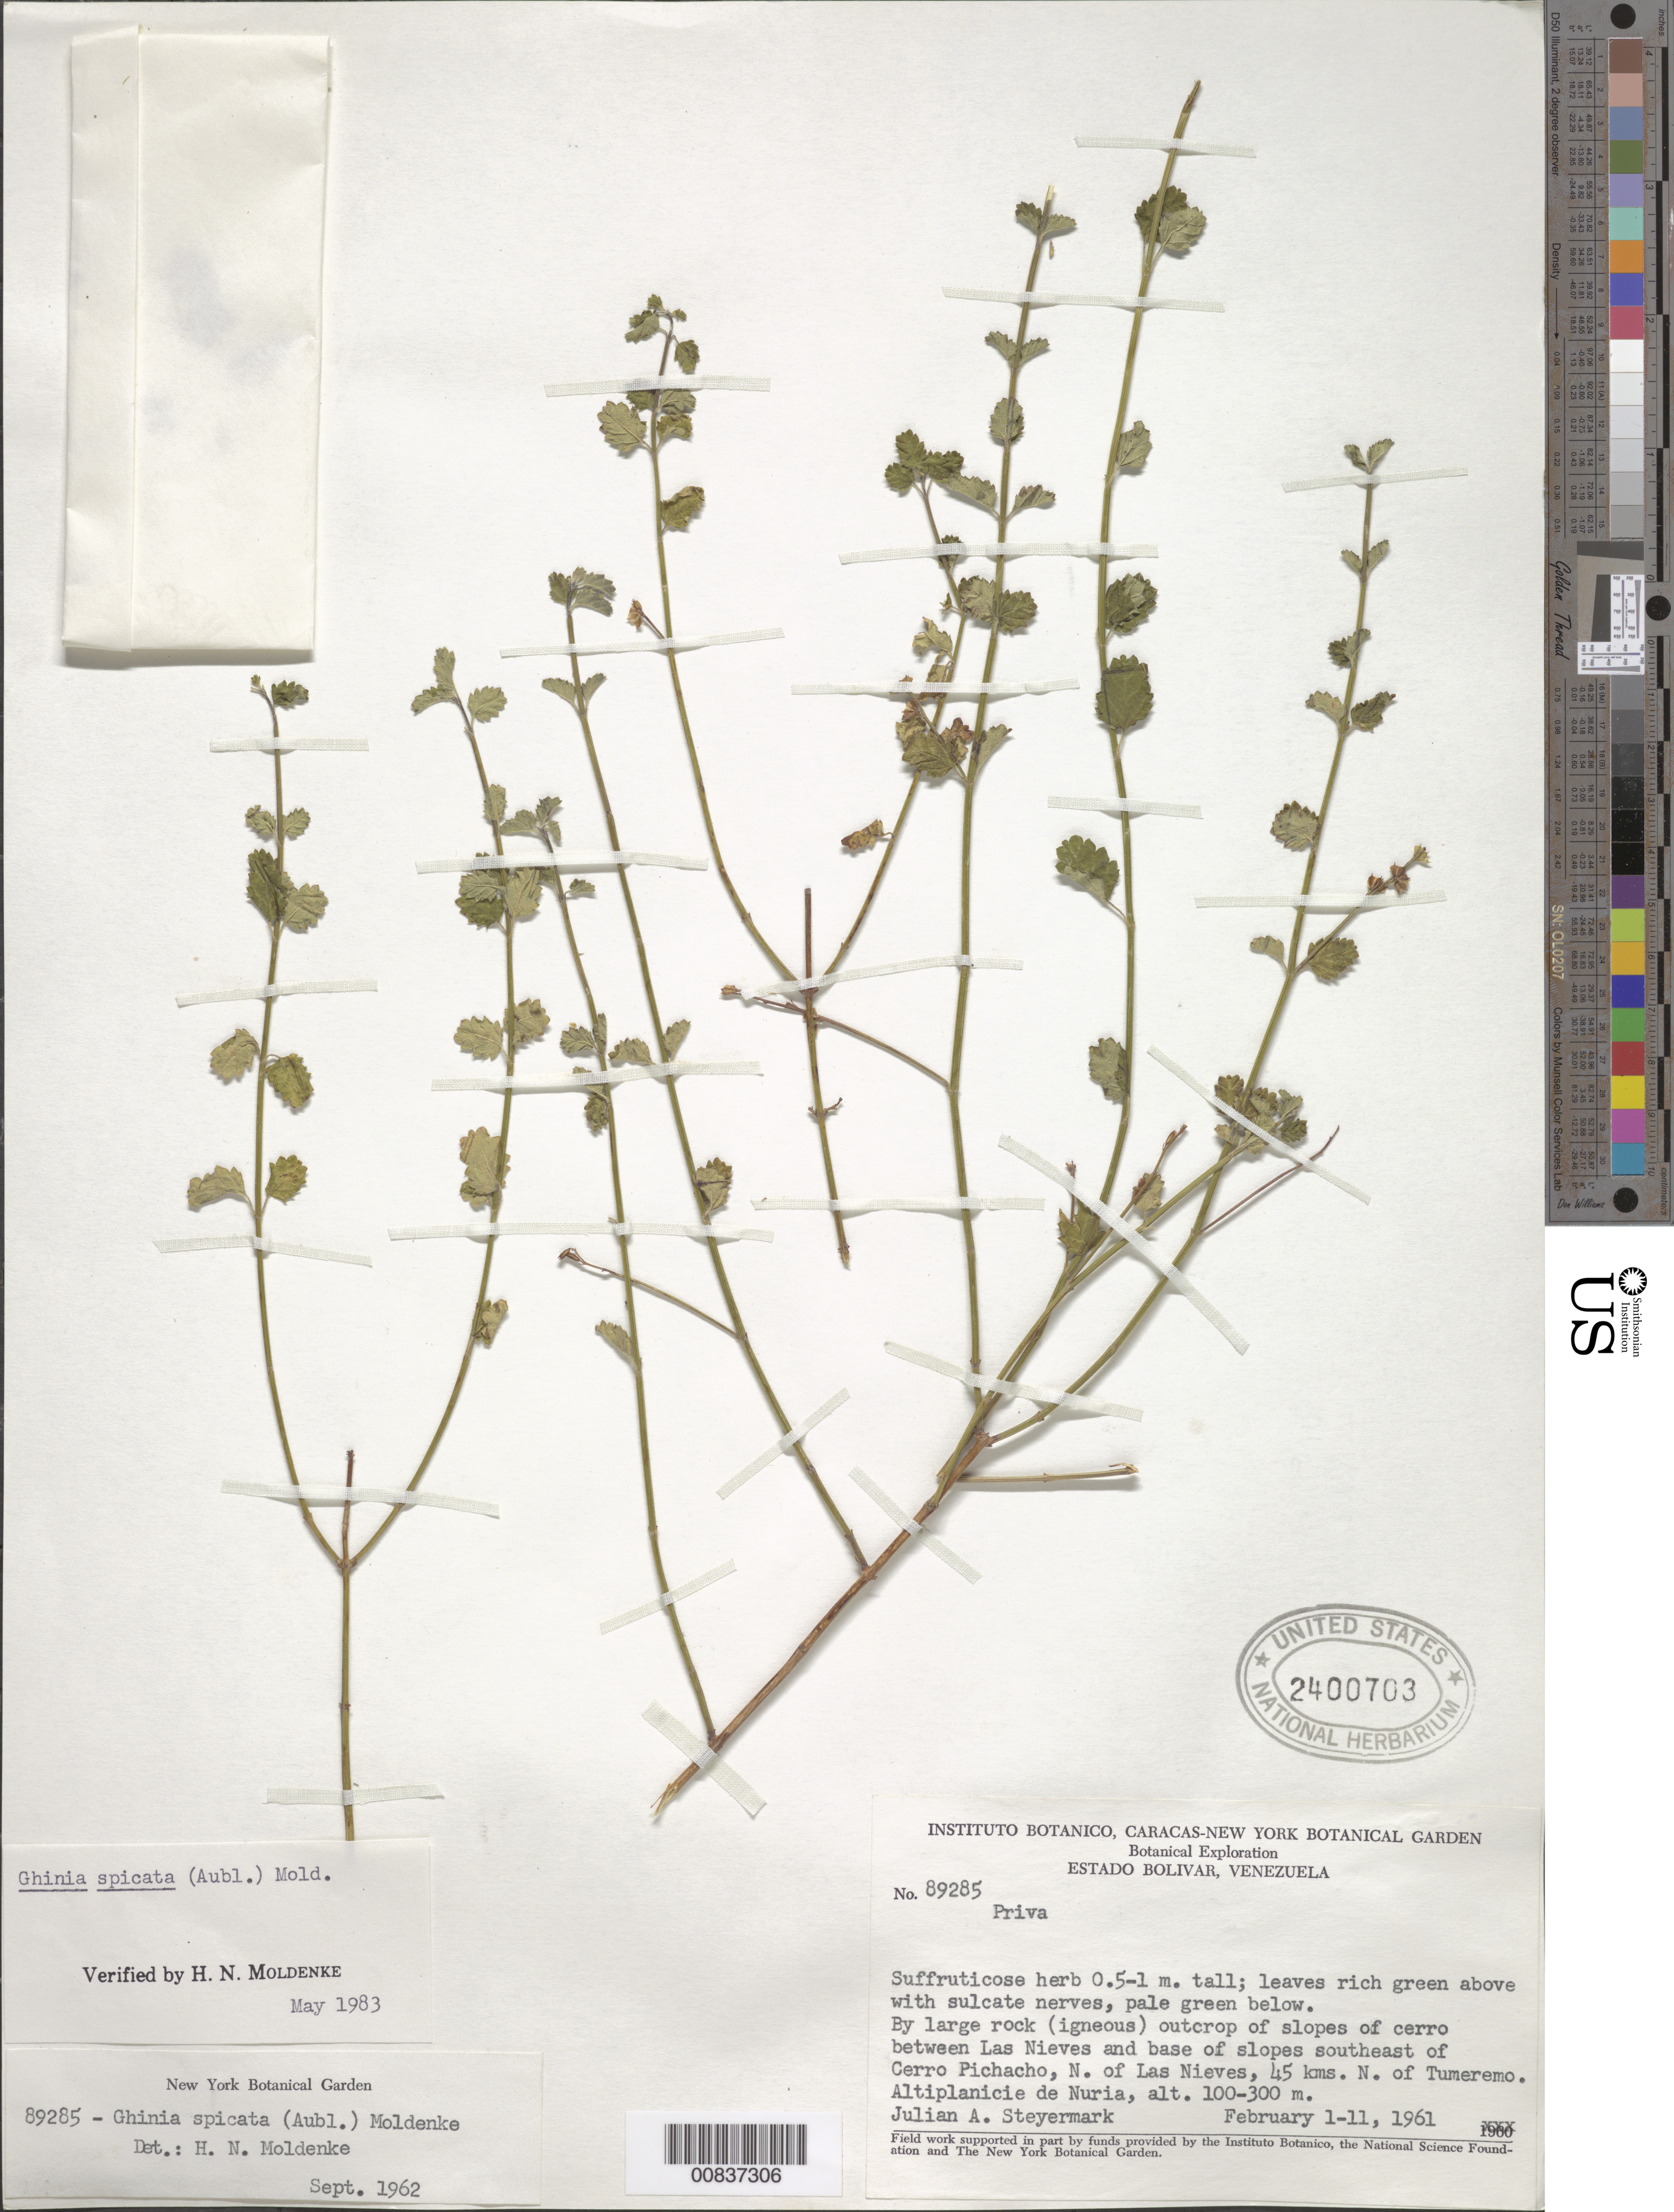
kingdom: Plantae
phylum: Tracheophyta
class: Magnoliopsida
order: Lamiales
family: Verbenaceae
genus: Ghinia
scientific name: Ghinia spicata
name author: (Aubl.) Moldenke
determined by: Moldenke, H. N.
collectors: J. Steyermark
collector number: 89285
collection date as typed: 1-Feb-61 to 11-Feb-61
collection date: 1961-02-01/1961-02-11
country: Venezuela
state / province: Bolívar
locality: Cerro El Picacho, N of Las Nieves, 45 km N of Tumeremo, Altiplanicie de Nuria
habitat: By large south-facing rock (igneous) outcrop on cerro between Las Nieves and base of slopes southeast of Cerro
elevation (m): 100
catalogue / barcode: US 2400703